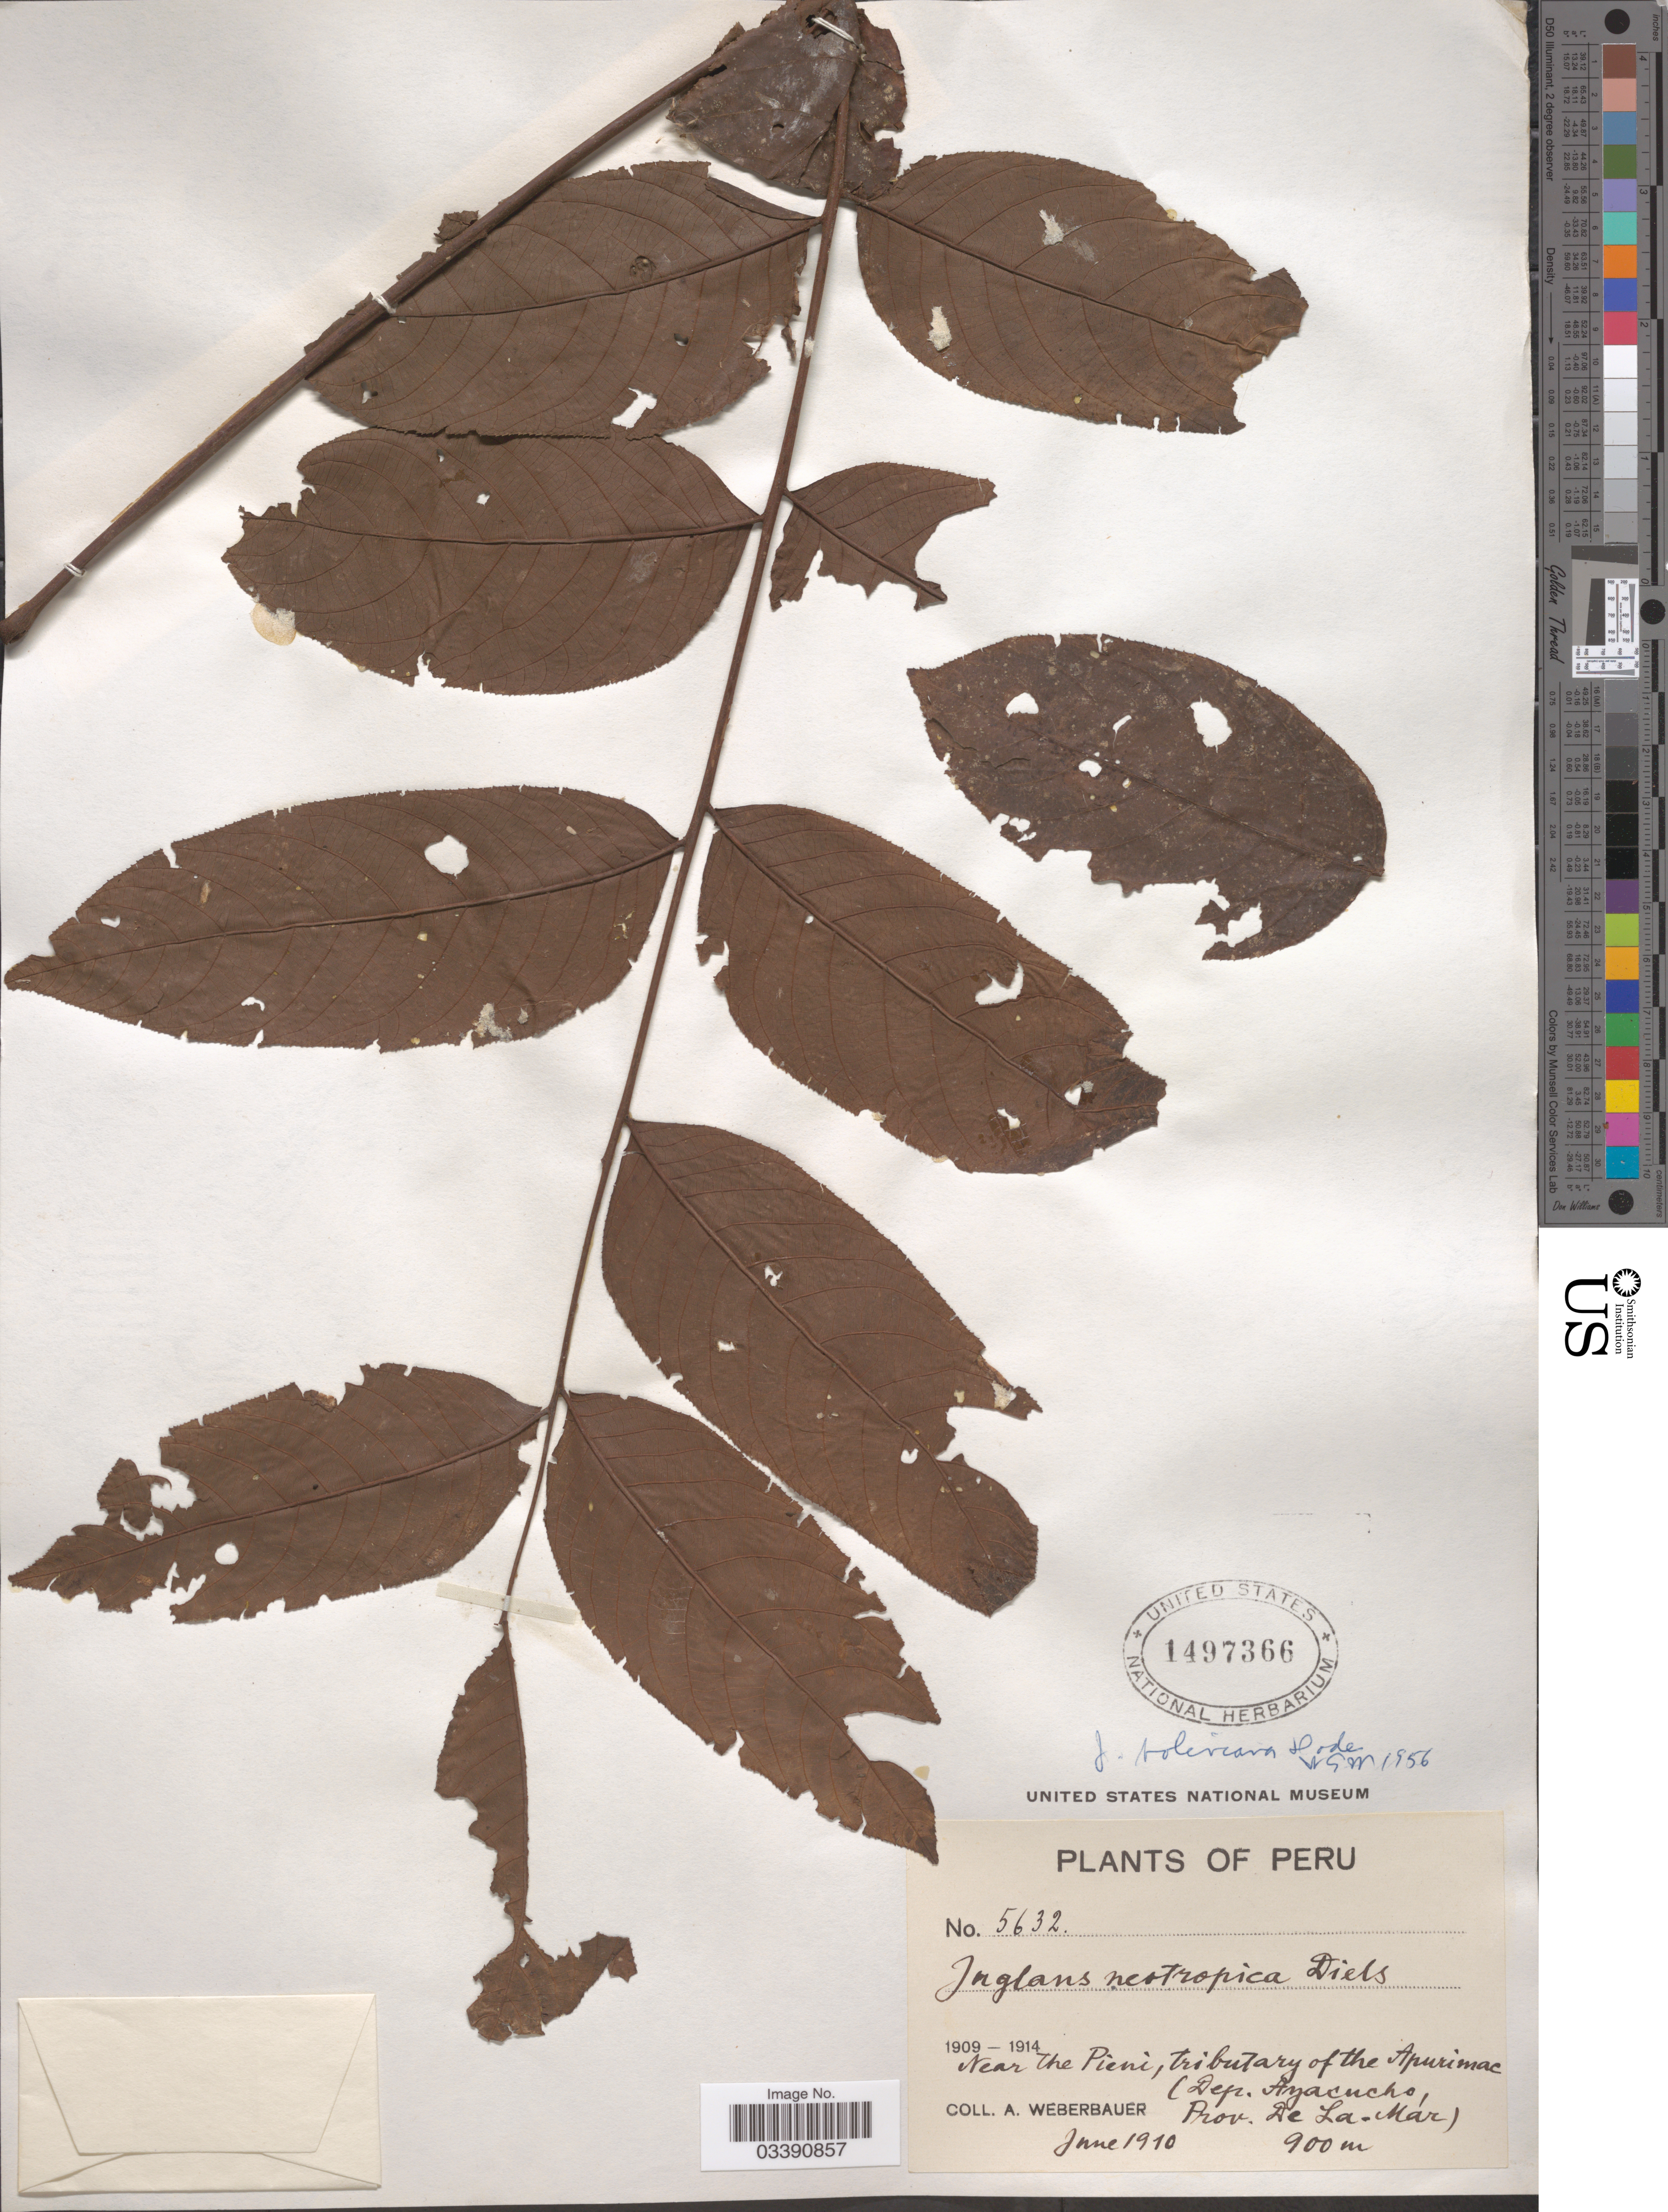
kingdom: Plantae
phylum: Tracheophyta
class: Magnoliopsida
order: Fagales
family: Juglandaceae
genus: Juglans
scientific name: Juglans boliviana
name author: Griseb.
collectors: A. Weberbauer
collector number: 5632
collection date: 1910-06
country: Peru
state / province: Ayacucho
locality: Near the Pieni, tributary of the Apurimac (Dep. Ayacucho, Prov. De La-Mar).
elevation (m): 900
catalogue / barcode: US 1497366